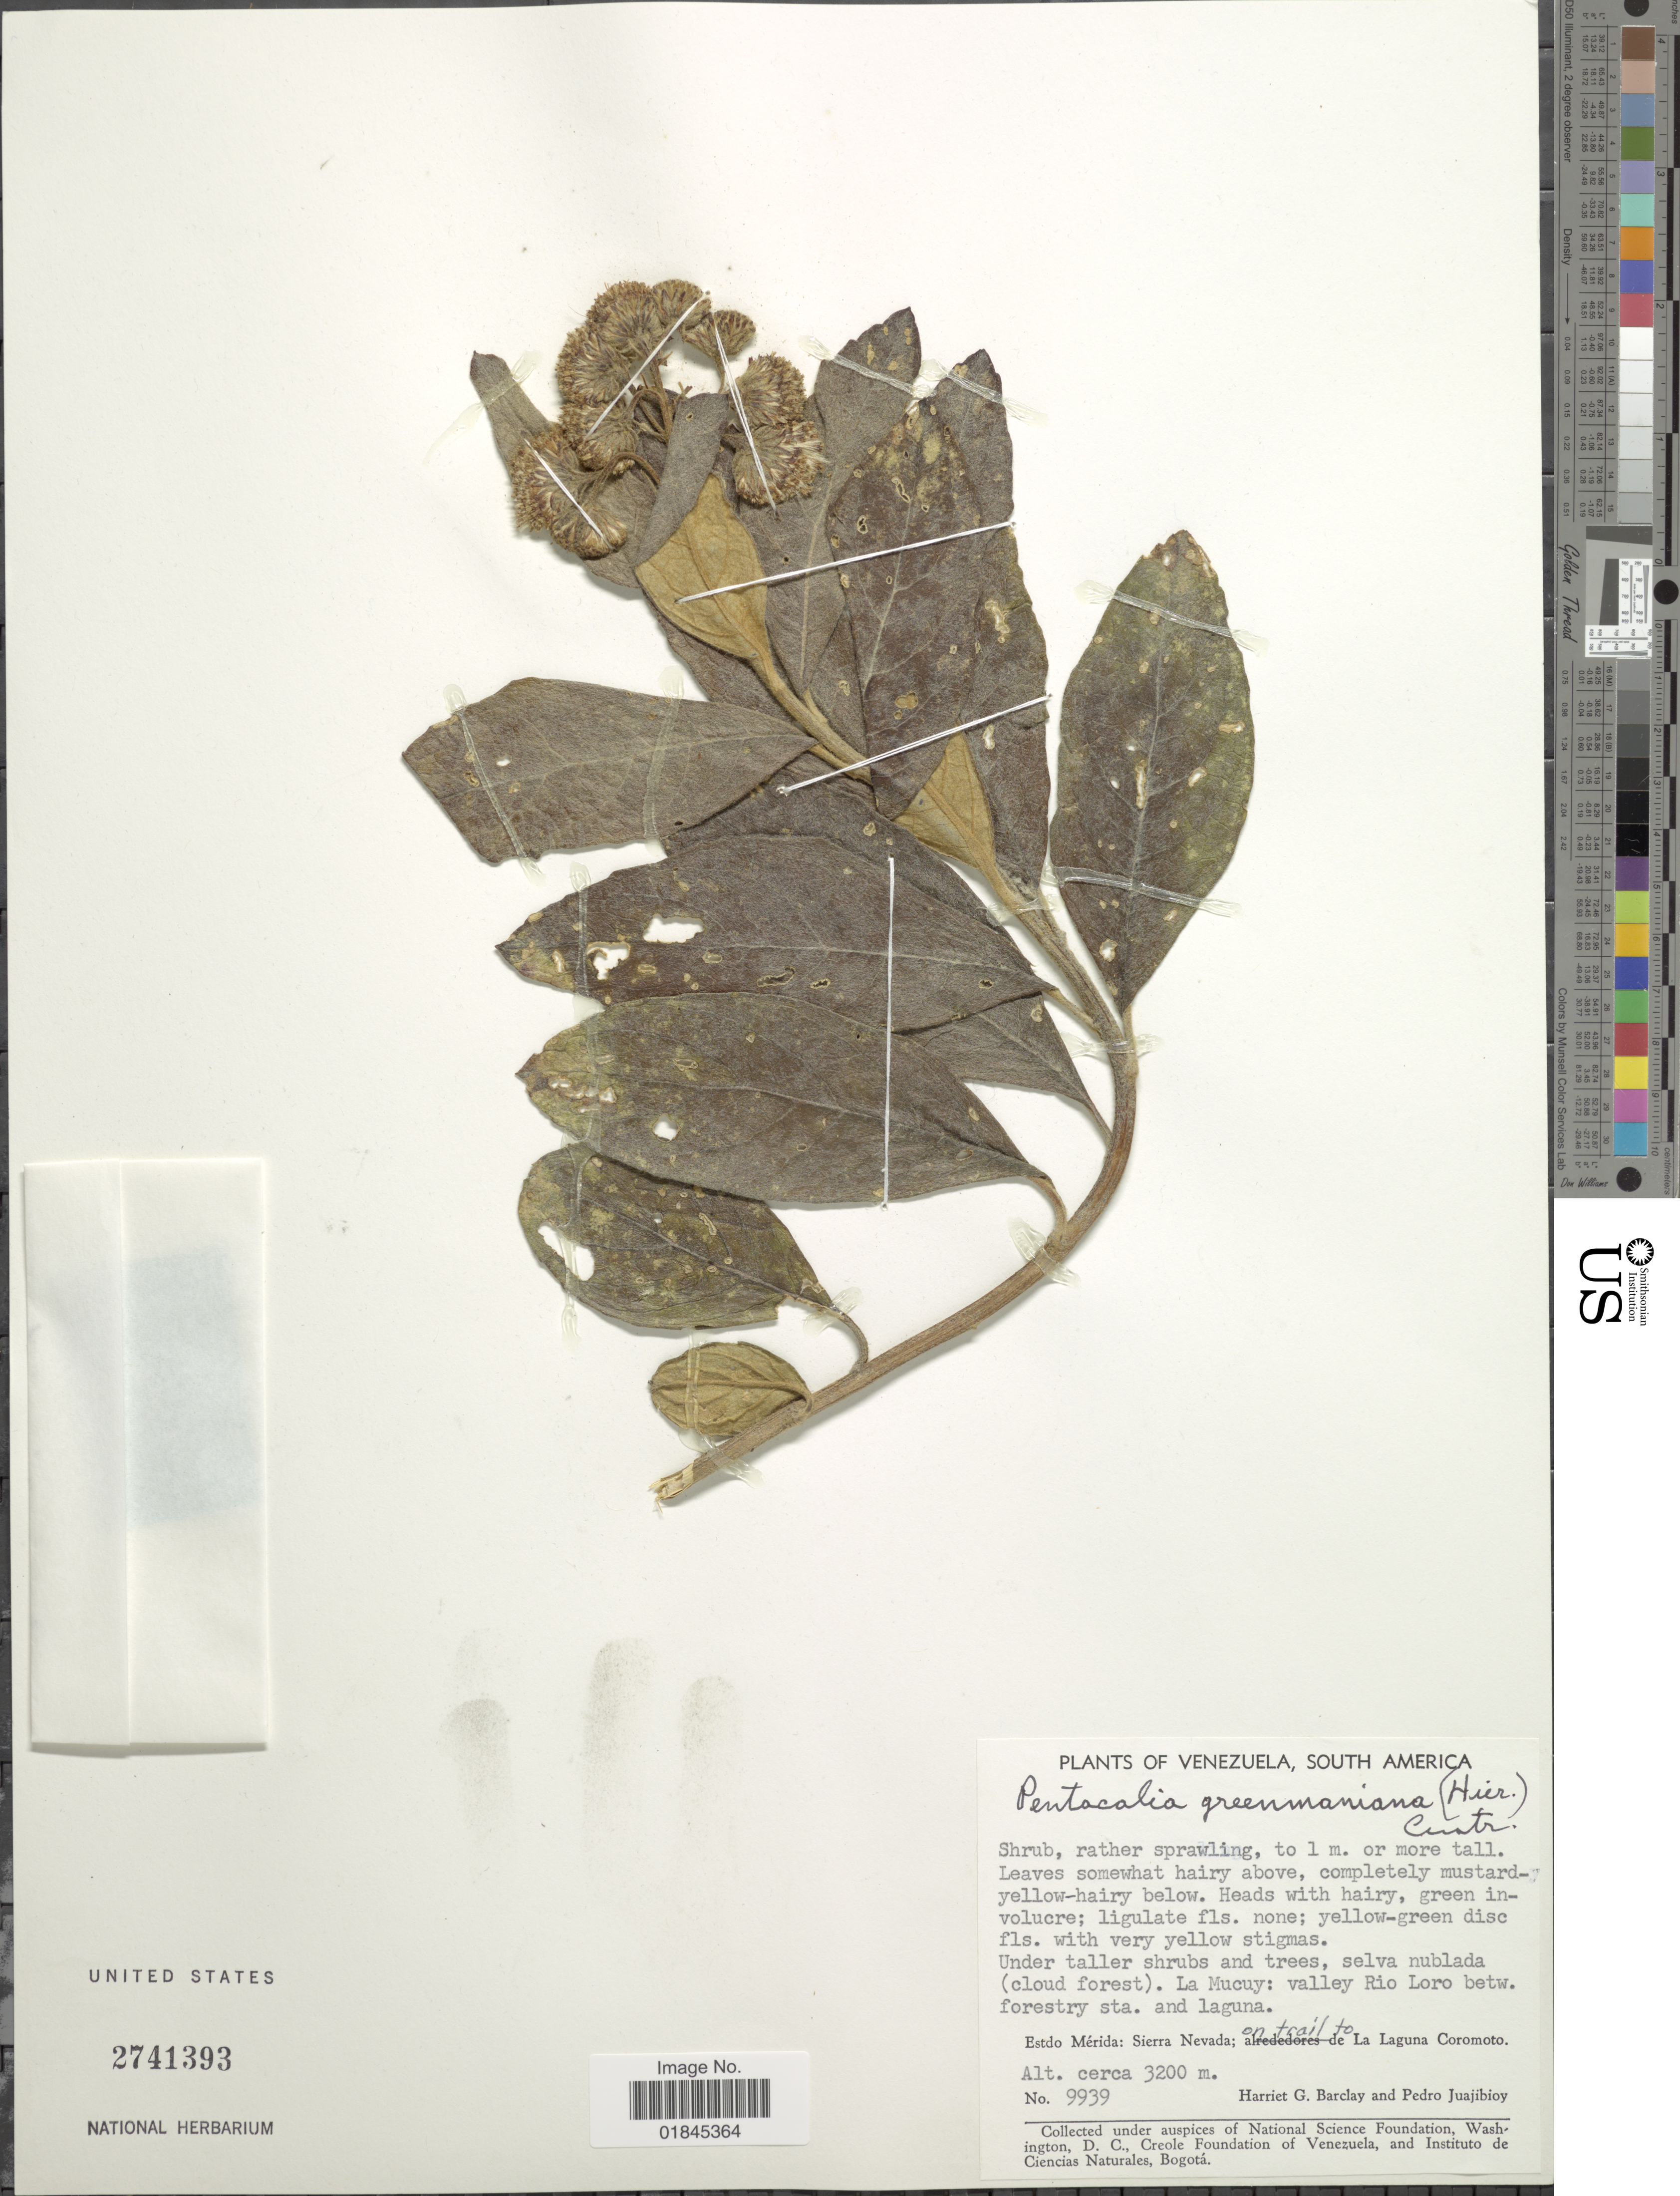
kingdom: Plantae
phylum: Tracheophyta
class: Magnoliopsida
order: Asterales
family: Asteraceae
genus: Pentacalia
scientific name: Pentacalia greenmaniana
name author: (Hieron.) Cuatrec.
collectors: H. G. Barclay & P. Juajibioy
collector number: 9939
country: Venezuela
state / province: Mérida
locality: La Mucuy: valley Rio Loro betw. forestry sta. and laguna. Estdo Mérida: Sierra Nevada; on trail to La Laguna Coromoto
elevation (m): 3200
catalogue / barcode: US 2741393